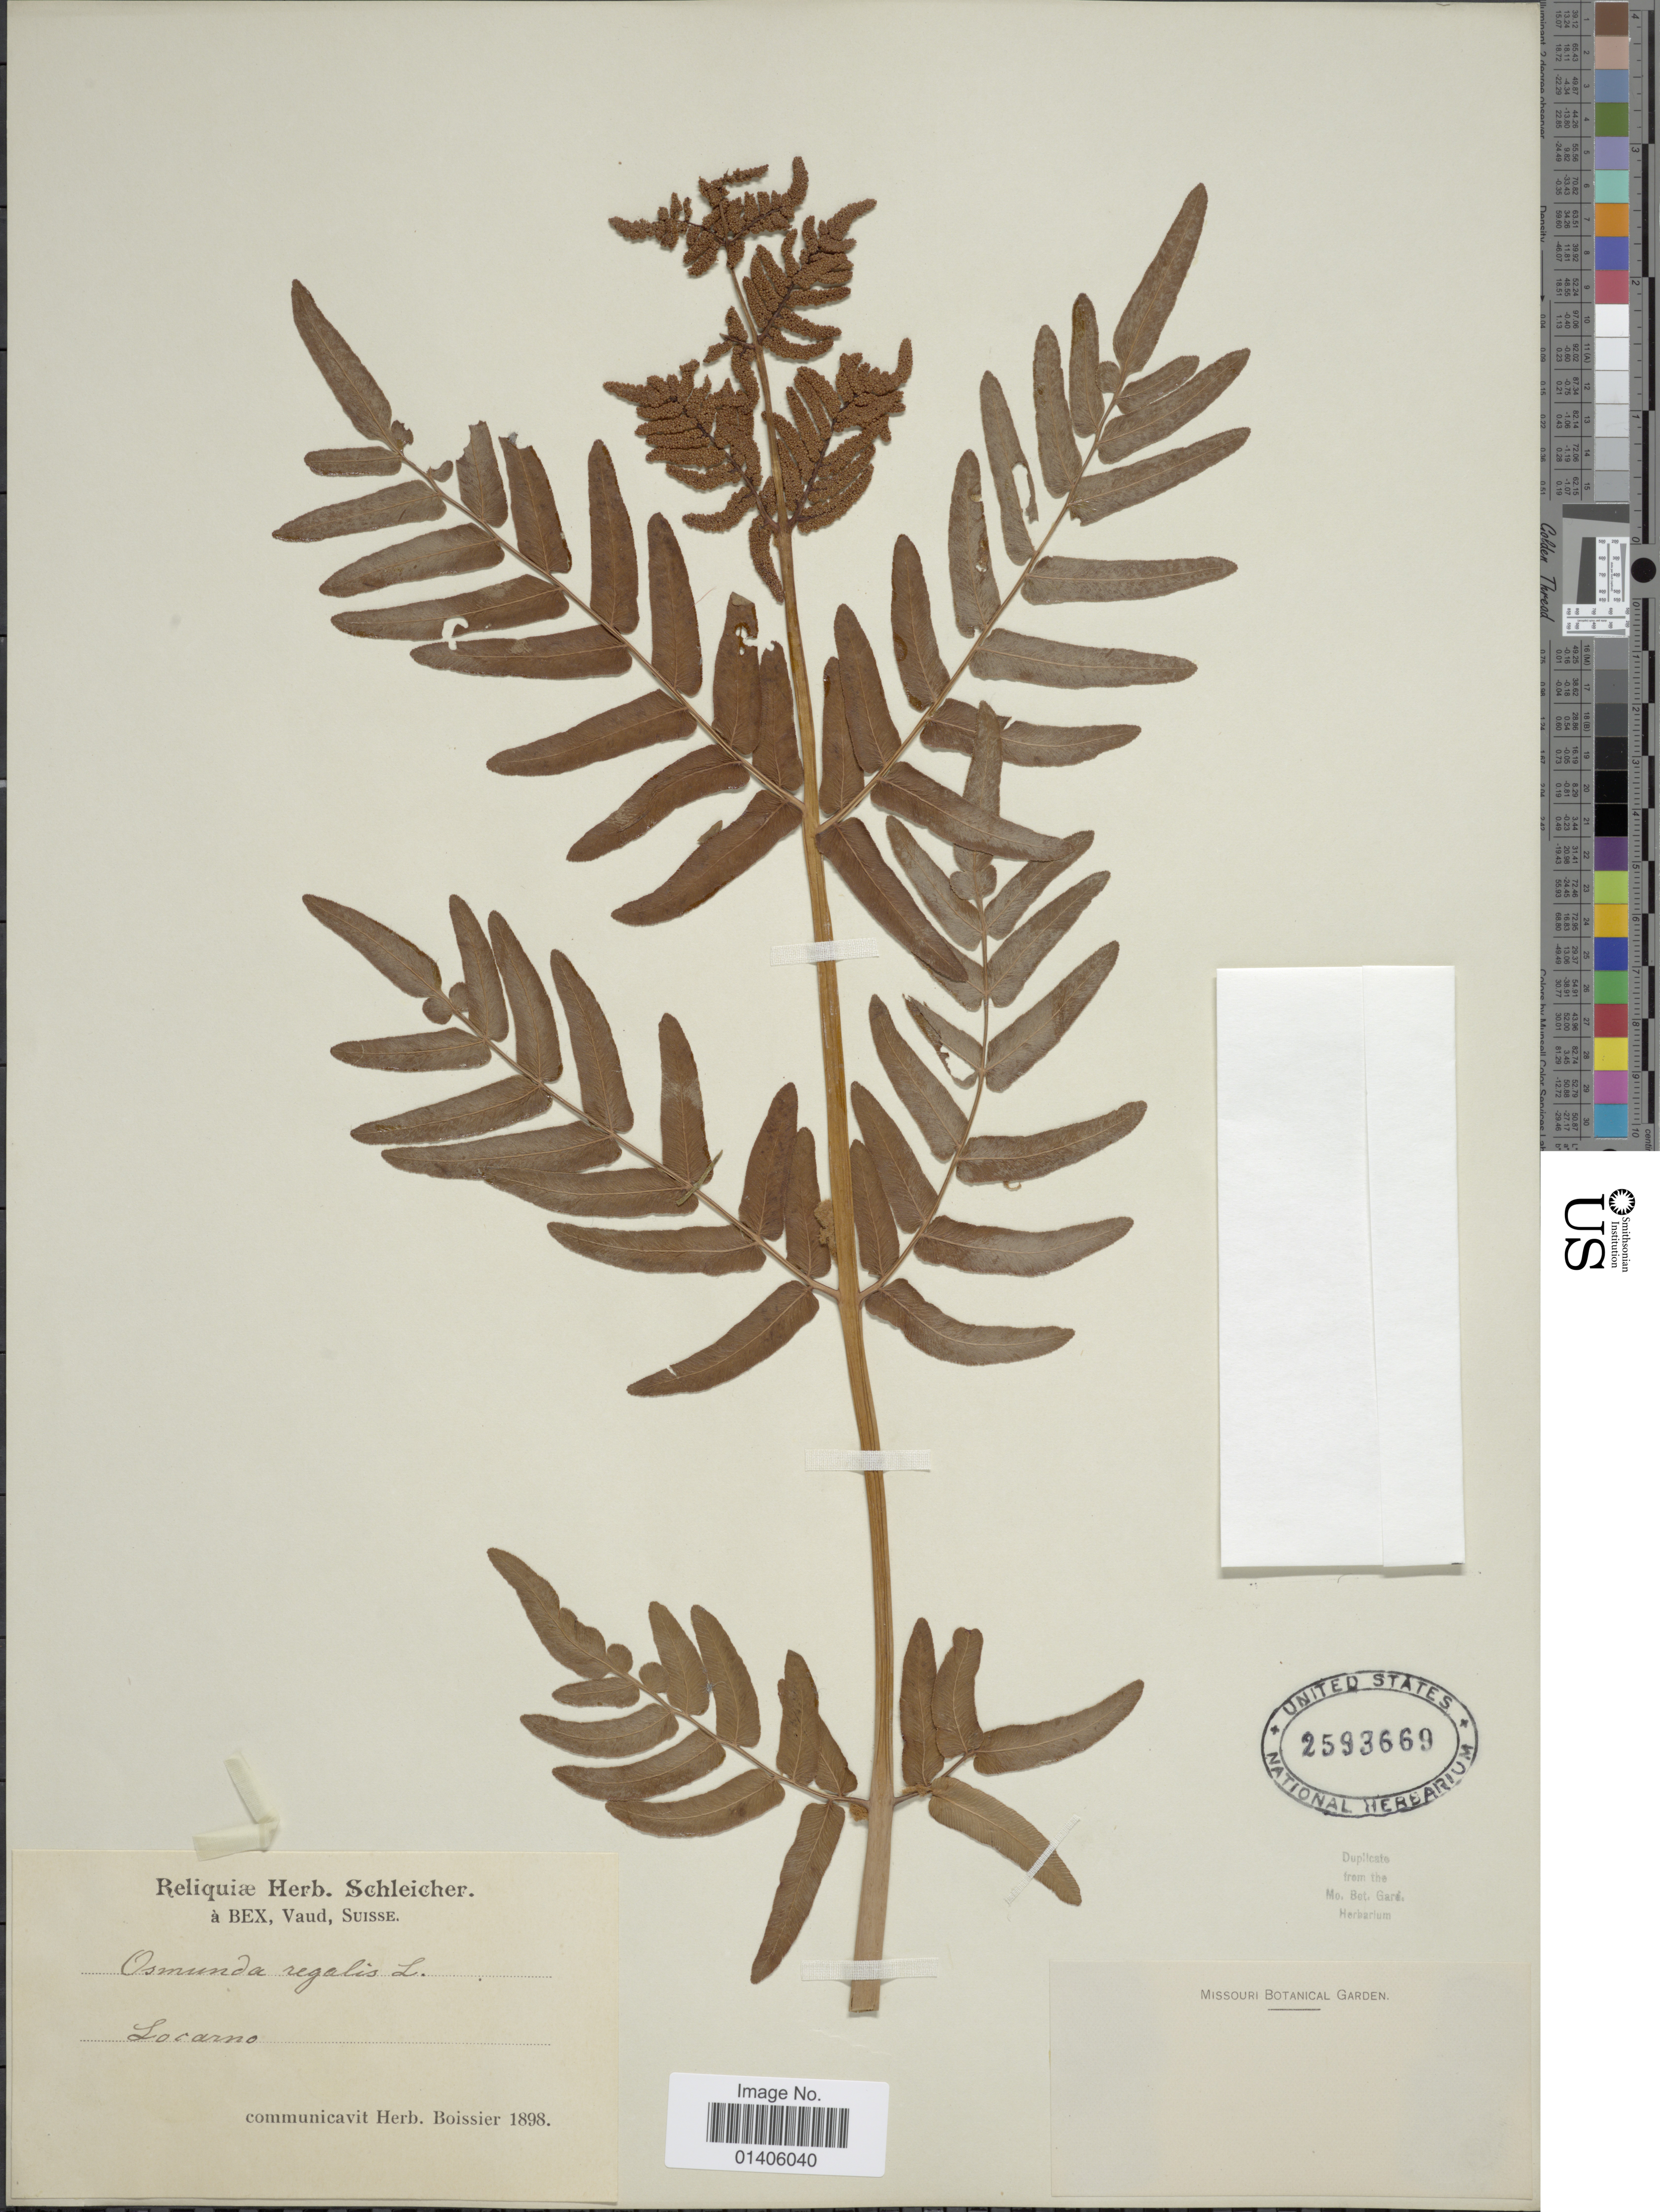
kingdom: Plantae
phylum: Tracheophyta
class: Polypodiopsida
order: Osmundales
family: Osmundaceae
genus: Osmunda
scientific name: Osmunda regalis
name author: L.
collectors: ex herb. Schleicher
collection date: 1898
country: Switzerland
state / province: Ticino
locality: Locarno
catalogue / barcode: US 2593669